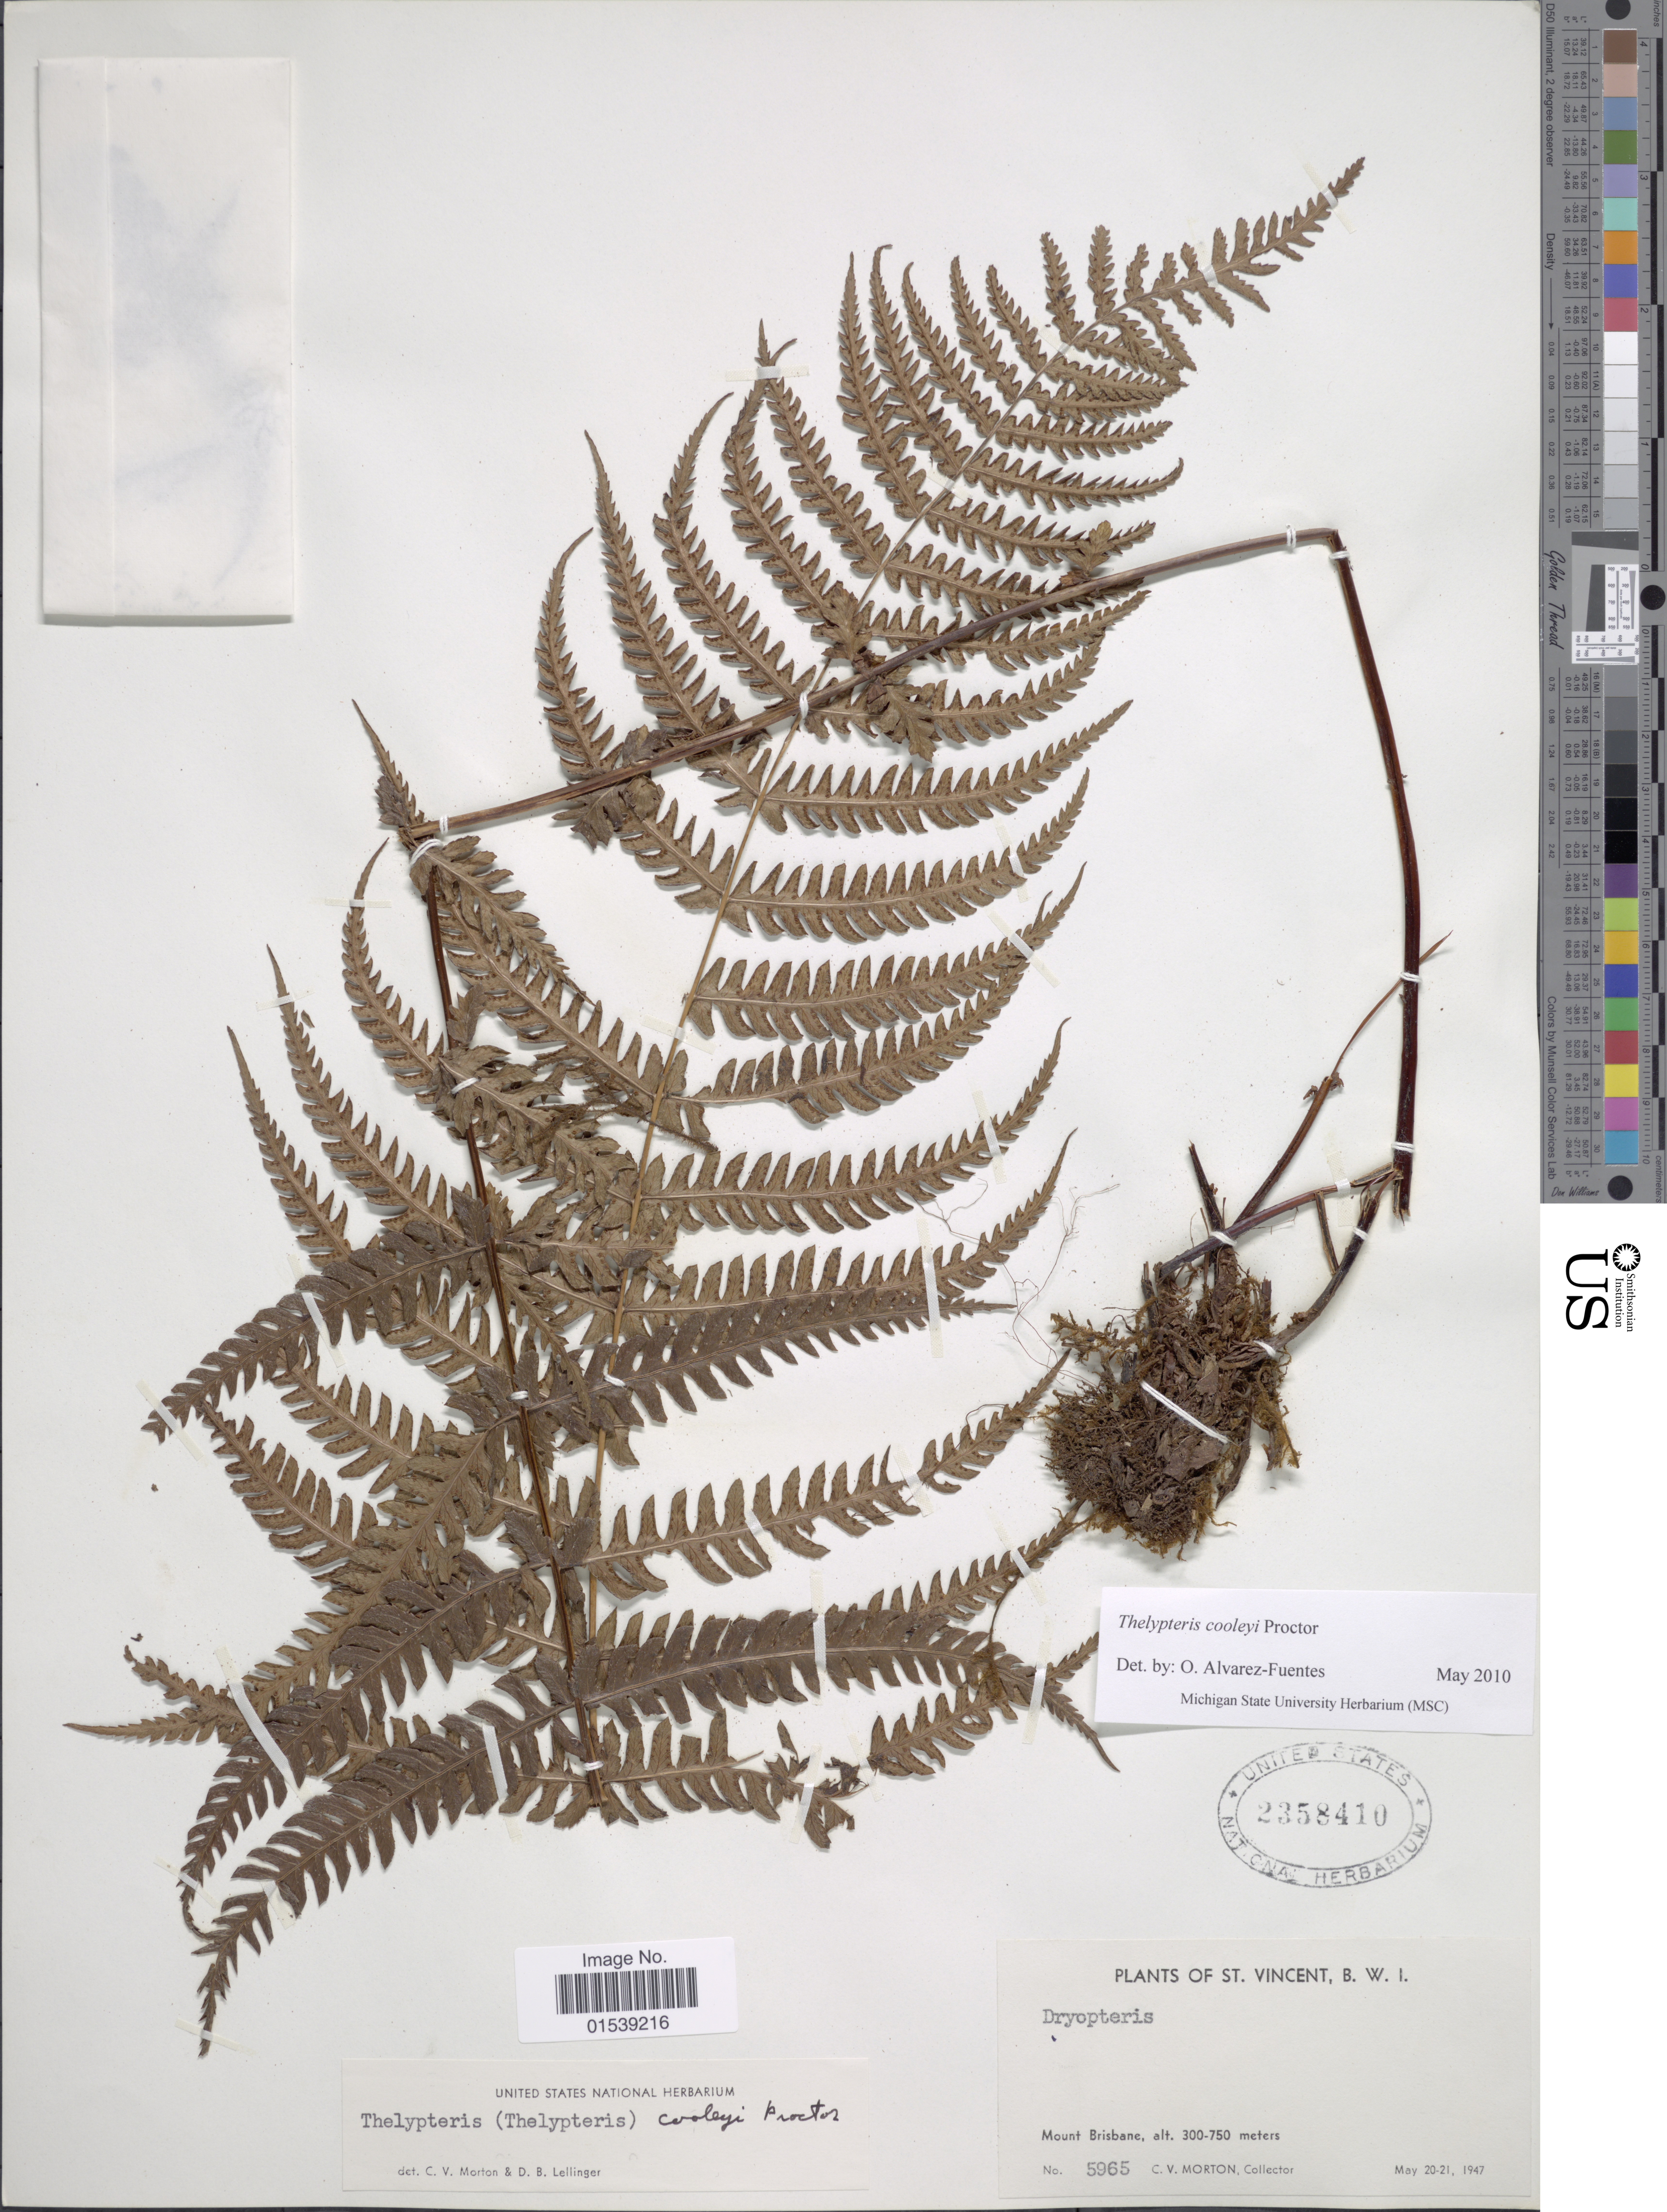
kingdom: Plantae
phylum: Tracheophyta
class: Polypodiopsida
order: Polypodiales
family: Thelypteridaceae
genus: Amauropelta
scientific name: Amauropelta cooleyi (Proctor) comb. nov., ined. 2015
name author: (Proctor)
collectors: C. V. Morton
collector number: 5965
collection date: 1947-05-20/1947-05-21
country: St. Vincent - Grenadines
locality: St. Vincent, B.W.I., Mount Brisbane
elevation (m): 300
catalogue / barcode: US 2358410